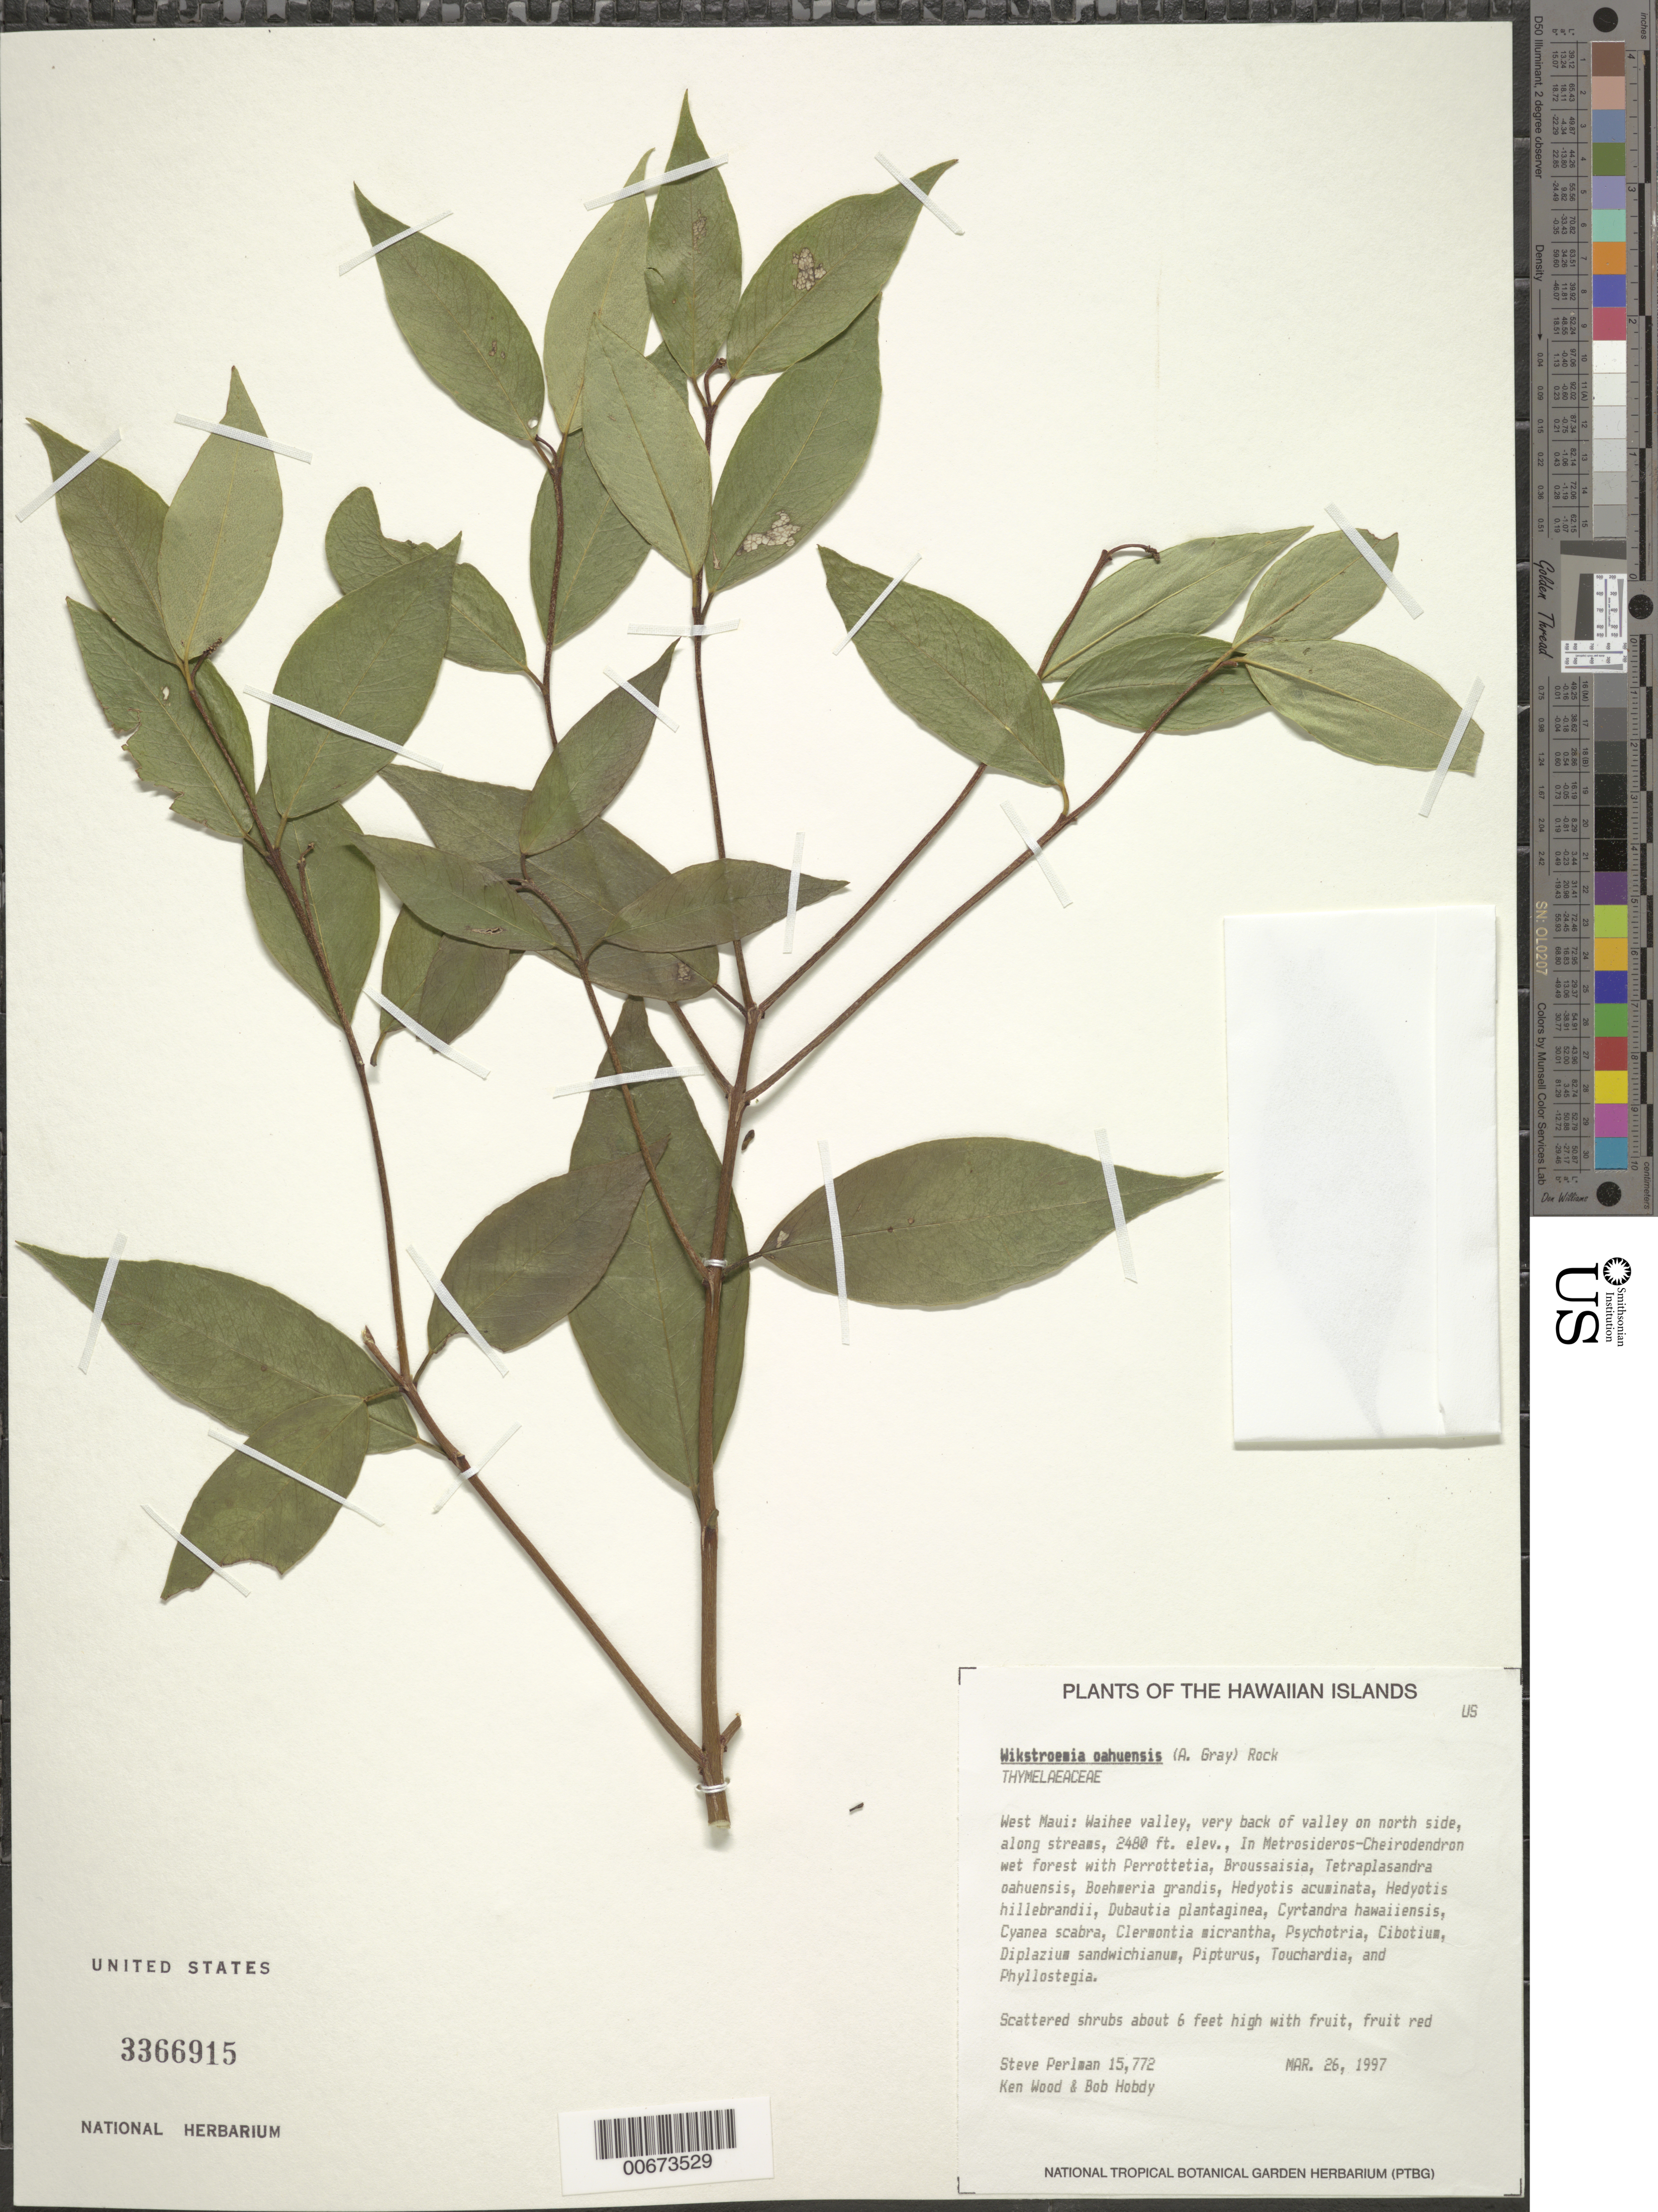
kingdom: Plantae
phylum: Tracheophyta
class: Magnoliopsida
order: Malvales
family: Thymelaeaceae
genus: Wikstroemia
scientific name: Wikstroemia oahuensis var. oahuensis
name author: (A. Gray) Rock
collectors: S. P. Perlman, K. Wood & B. Hobdy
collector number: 15772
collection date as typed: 26 Mar 1997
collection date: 1997-03-26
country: United States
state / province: Hawaii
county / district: Maui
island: Maui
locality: Waihe'e Valley, very back of valley on north side, along streams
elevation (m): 756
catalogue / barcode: US 3366915